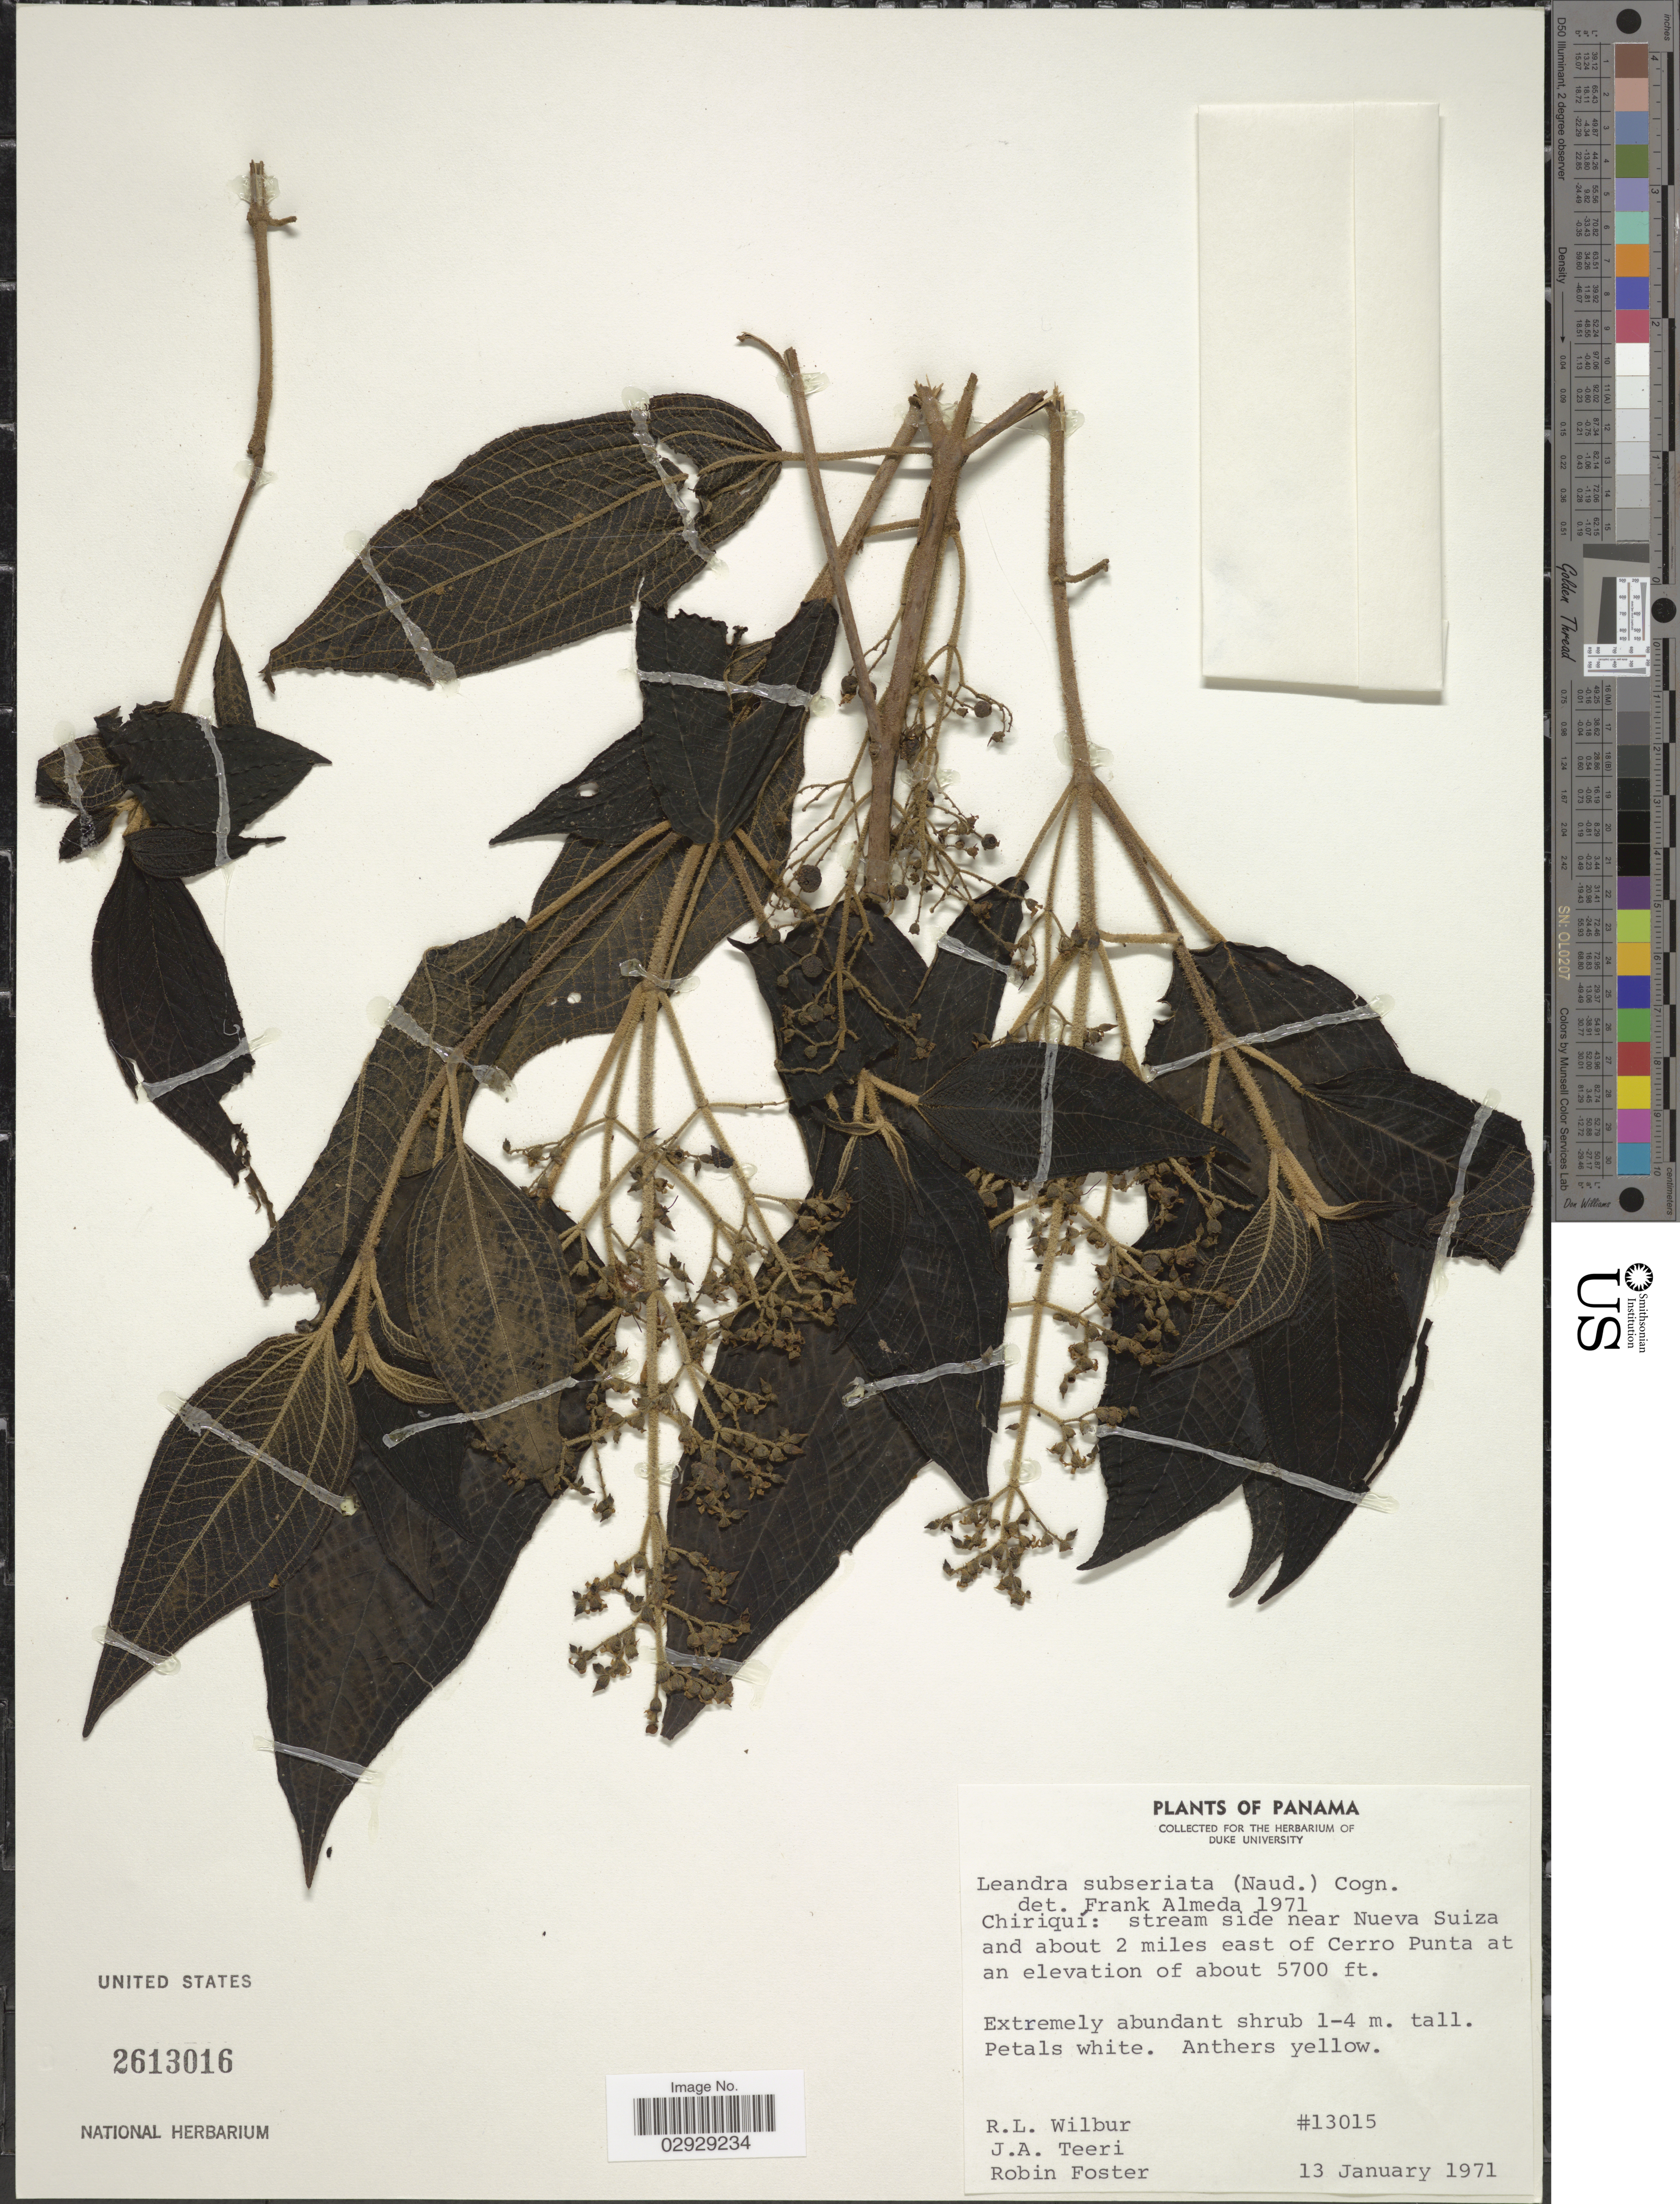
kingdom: Plantae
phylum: Tracheophyta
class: Magnoliopsida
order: Myrtales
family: Melastomataceae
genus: Leandra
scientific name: Leandra melanodesma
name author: (Naudin) Cogn.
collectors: R. L. Wilbur, J. Teeri & R. B. Foster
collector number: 13015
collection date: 1971-11-13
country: Panama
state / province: Chiriqui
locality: Stream side near Nueva Suiza and about 2 miles east of Cerro Punta.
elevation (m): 1737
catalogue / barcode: US 2613016